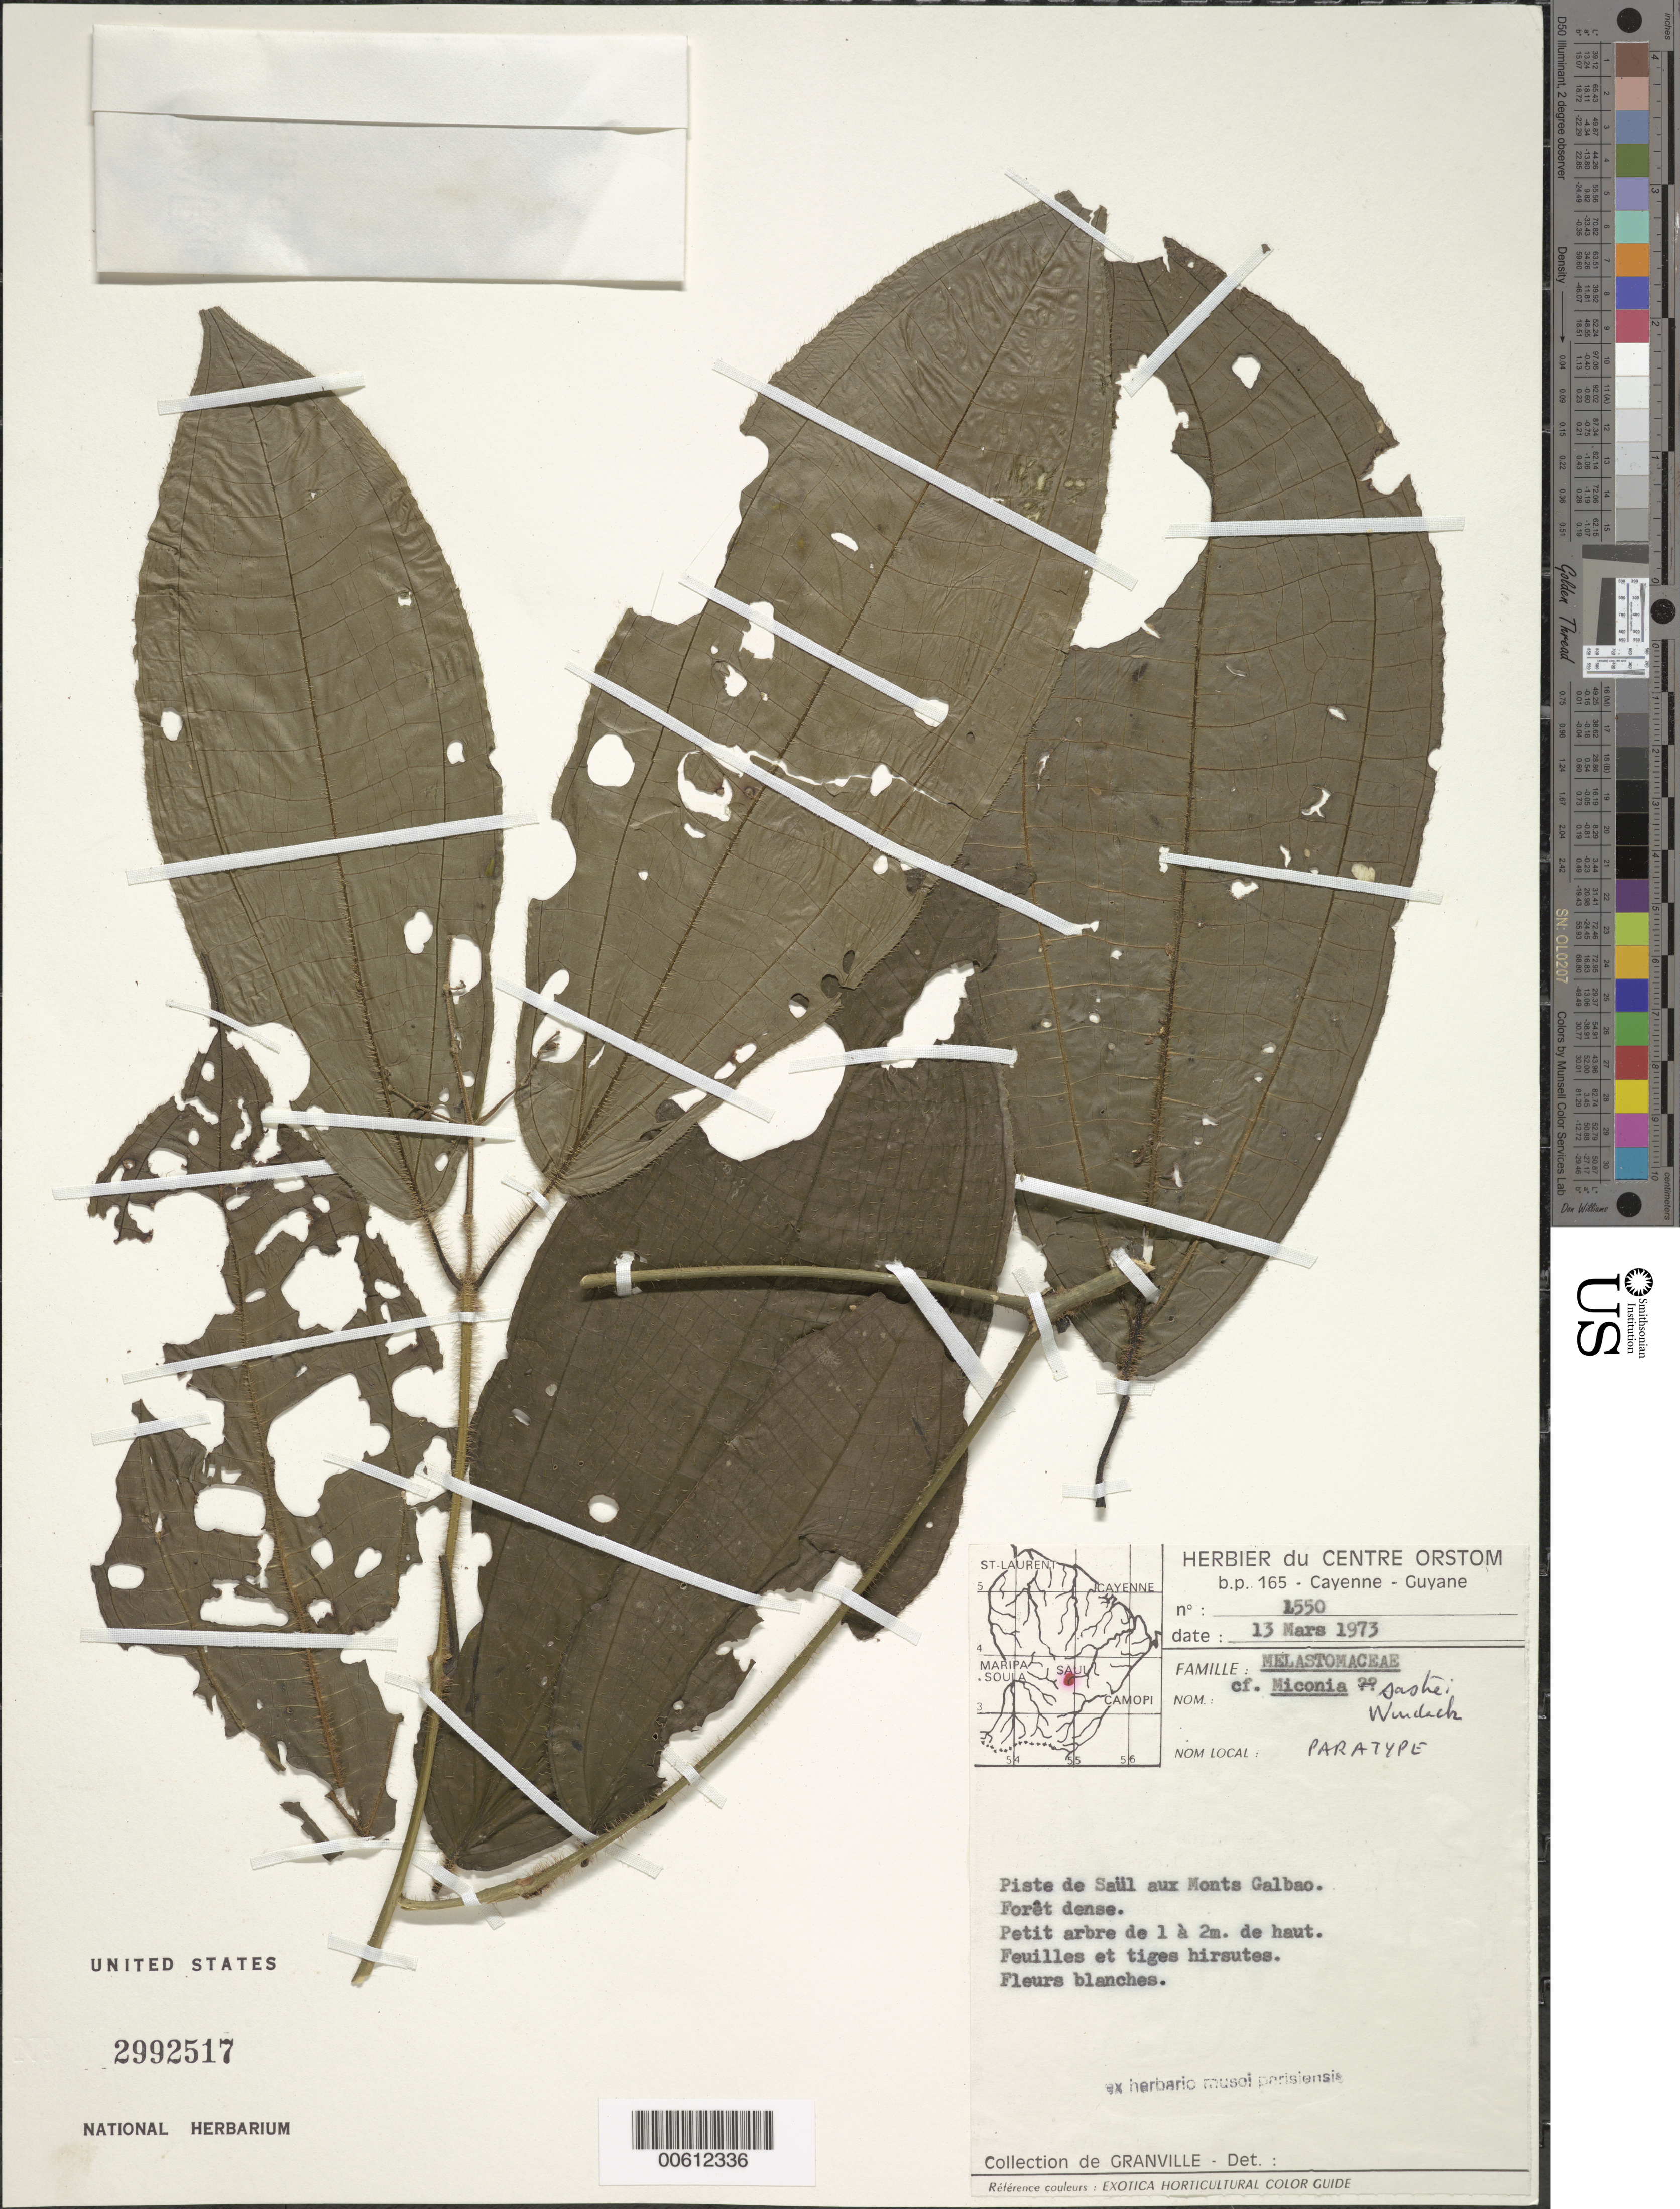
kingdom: Plantae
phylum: Tracheophyta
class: Magnoliopsida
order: Myrtales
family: Melastomataceae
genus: Miconia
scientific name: Miconia sastrei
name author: Wurdack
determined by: Wurdack, John J., (US), US (UNITED STATES)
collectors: J.-J. de Granville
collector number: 1550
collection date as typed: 13-Mar-73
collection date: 1973-03-13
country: French Guiana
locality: Saül, Monts Galbao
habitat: Foret dense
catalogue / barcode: US 2992517